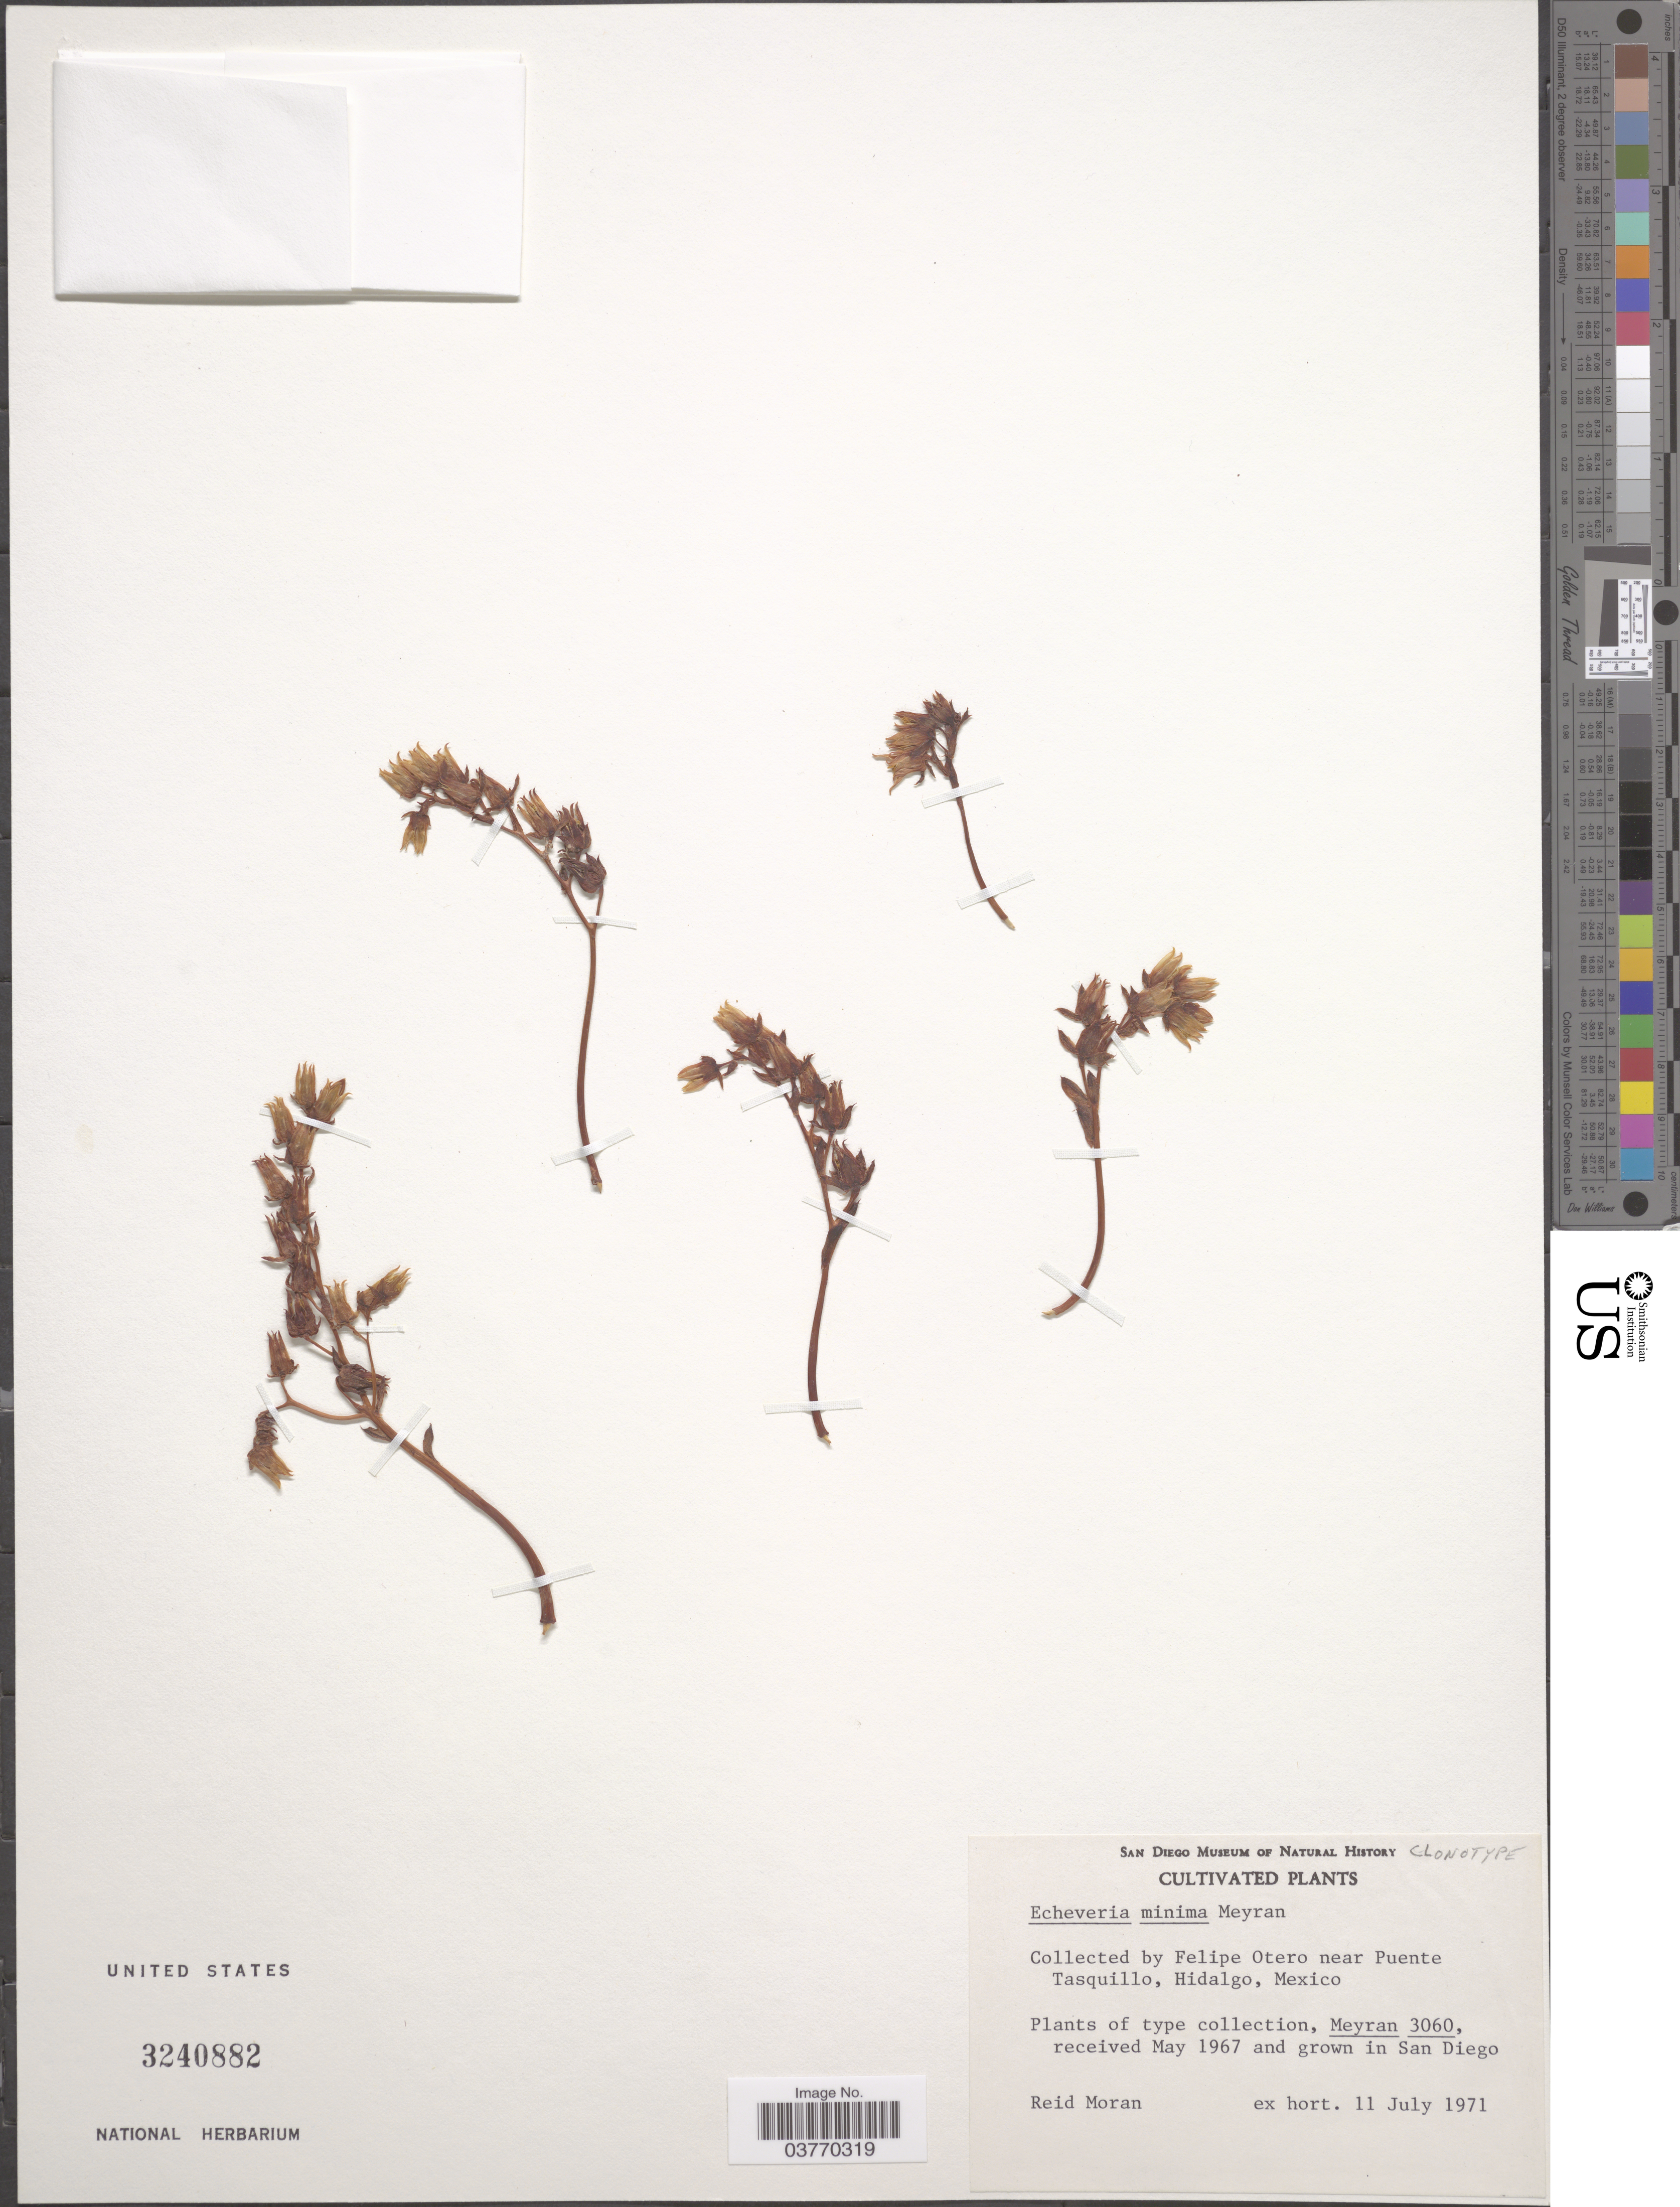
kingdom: Plantae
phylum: Tracheophyta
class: Magnoliopsida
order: Saxifragales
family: Crassulaceae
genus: Echeveria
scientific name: Echeveria minima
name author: J. Meyrán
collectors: R. Moran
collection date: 1971-07-11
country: United States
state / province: California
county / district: San Diego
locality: Grown in San Diego.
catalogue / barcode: US 3240882